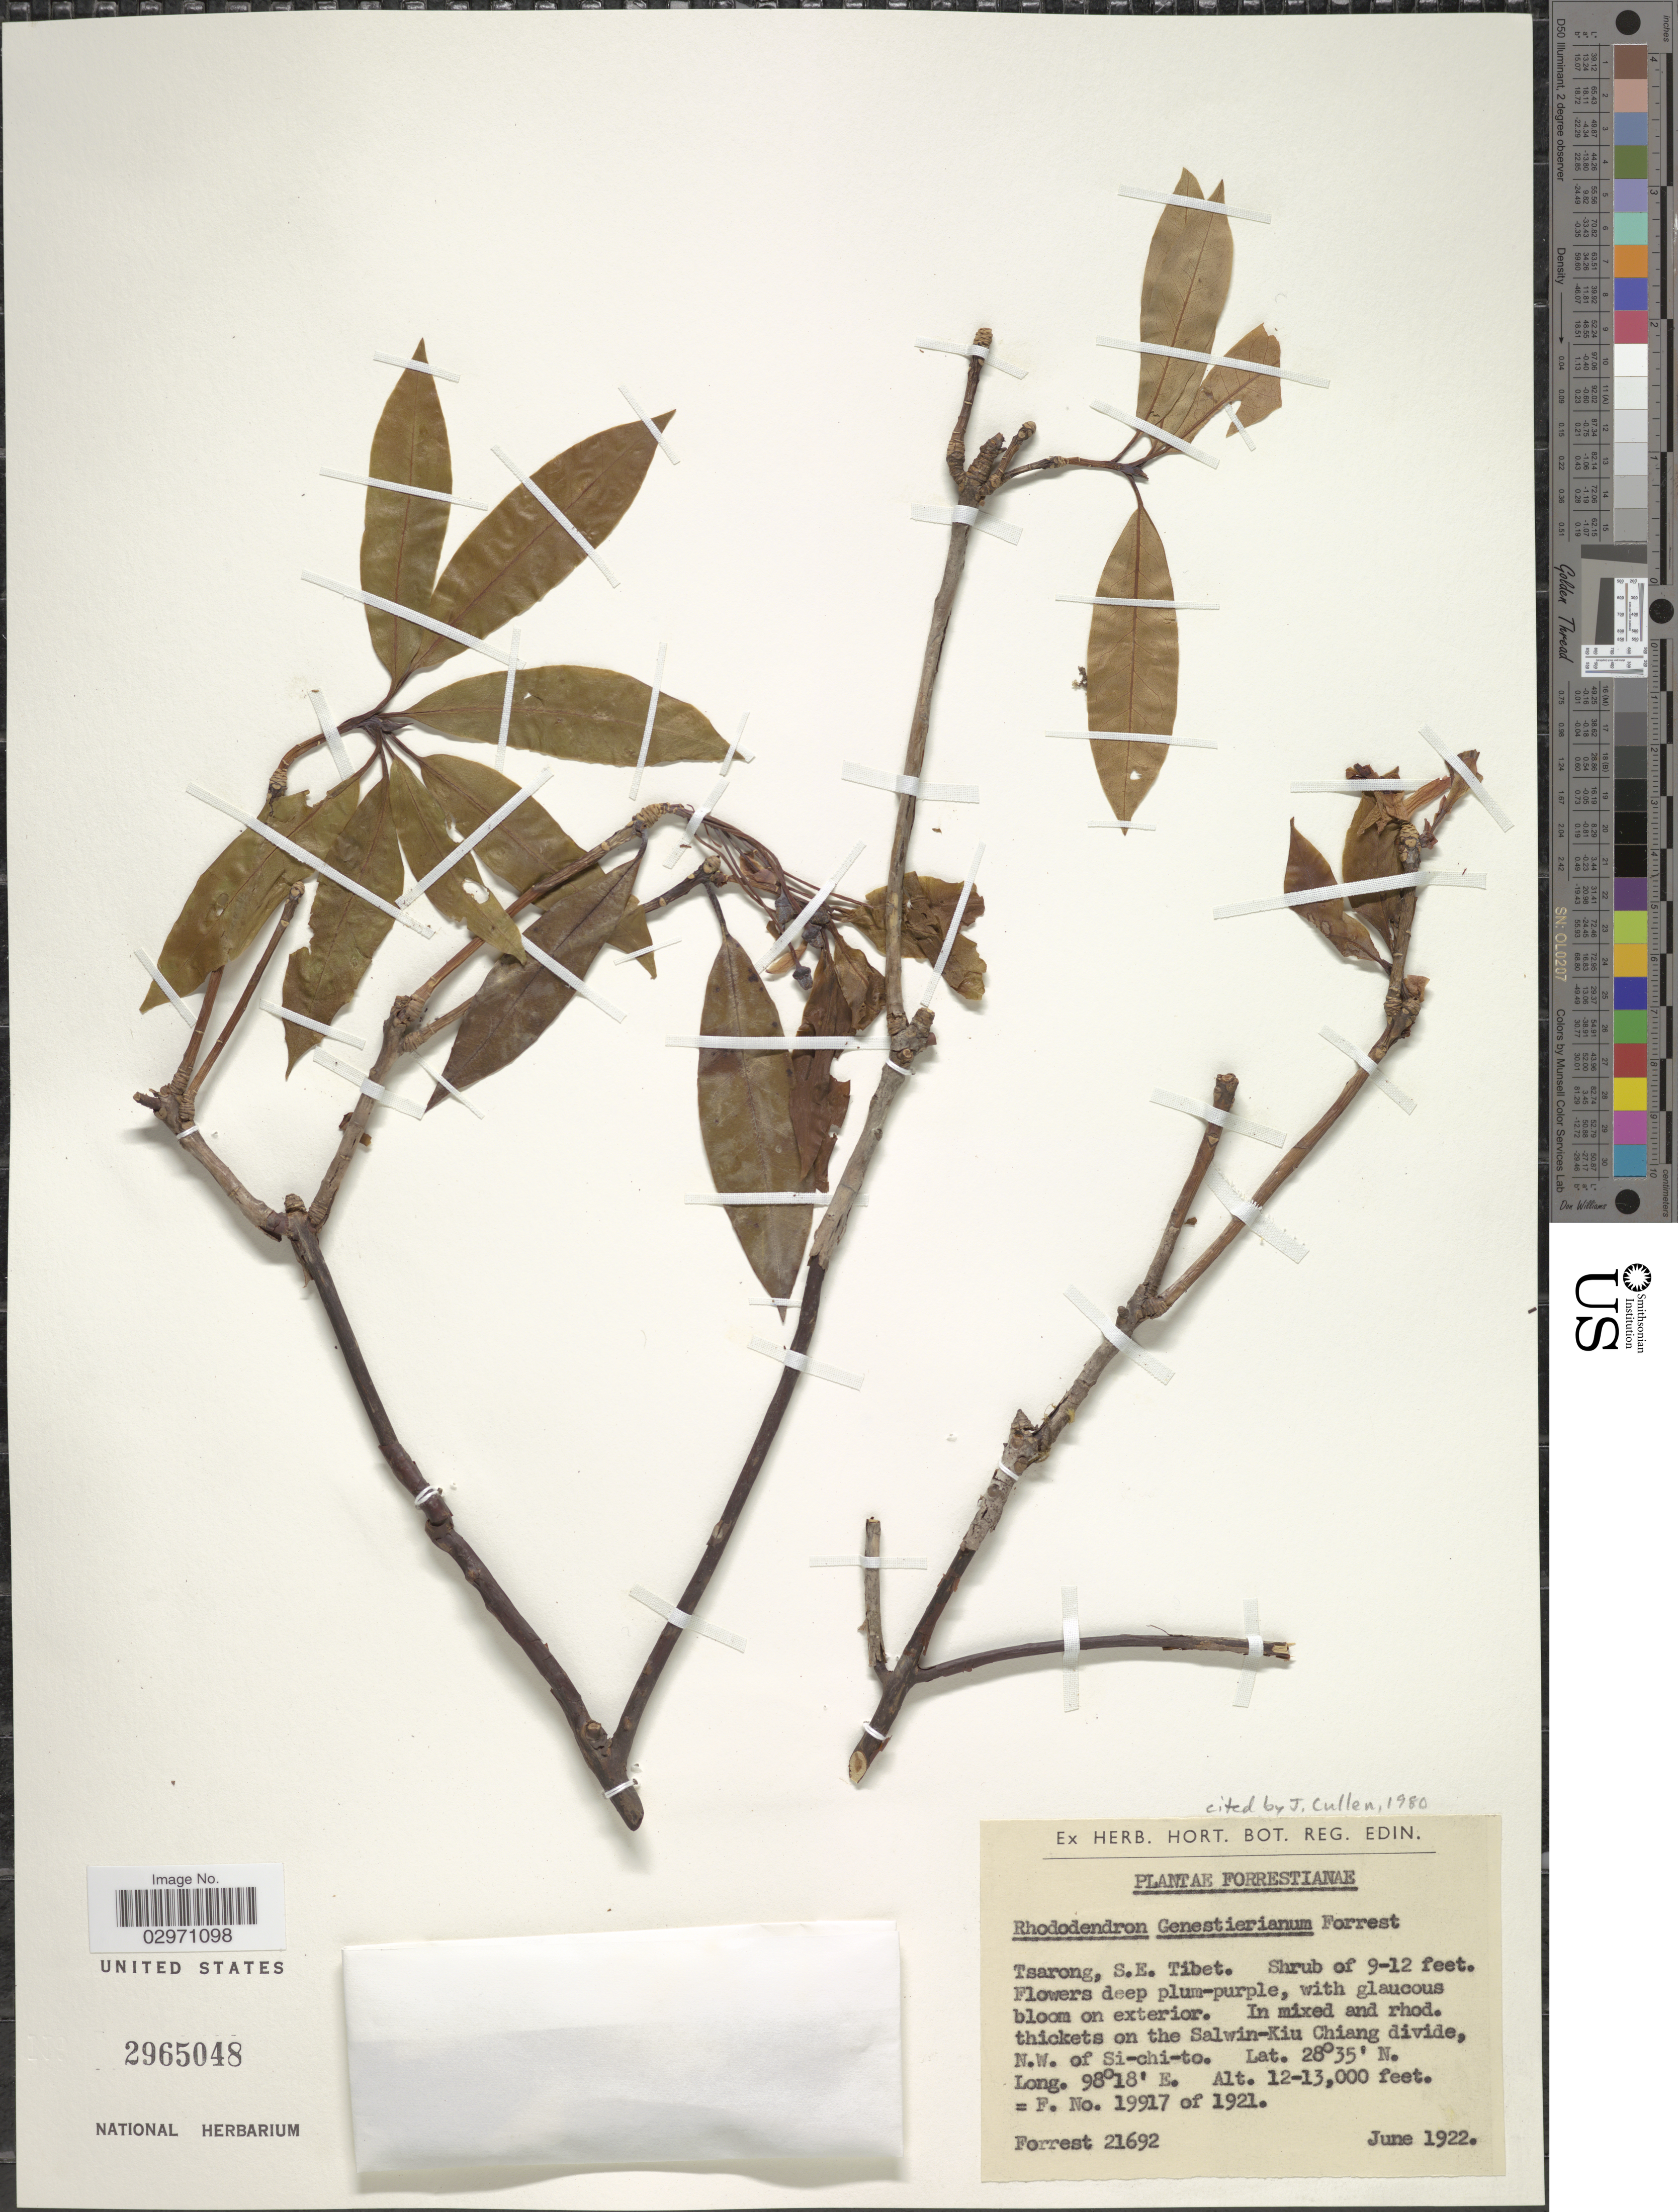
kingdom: Plantae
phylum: Tracheophyta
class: Magnoliopsida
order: Ericales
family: Ericaceae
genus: Rhododendron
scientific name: Rhododendron genestierianum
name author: Forrest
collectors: -. Forrest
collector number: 21692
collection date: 1922-06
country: China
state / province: Xizang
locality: Tsarong, S.E. Tibet. On the Salwin-Kiu Chiang divide, N.W. of Si-chi-to.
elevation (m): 3658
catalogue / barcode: US 2965048